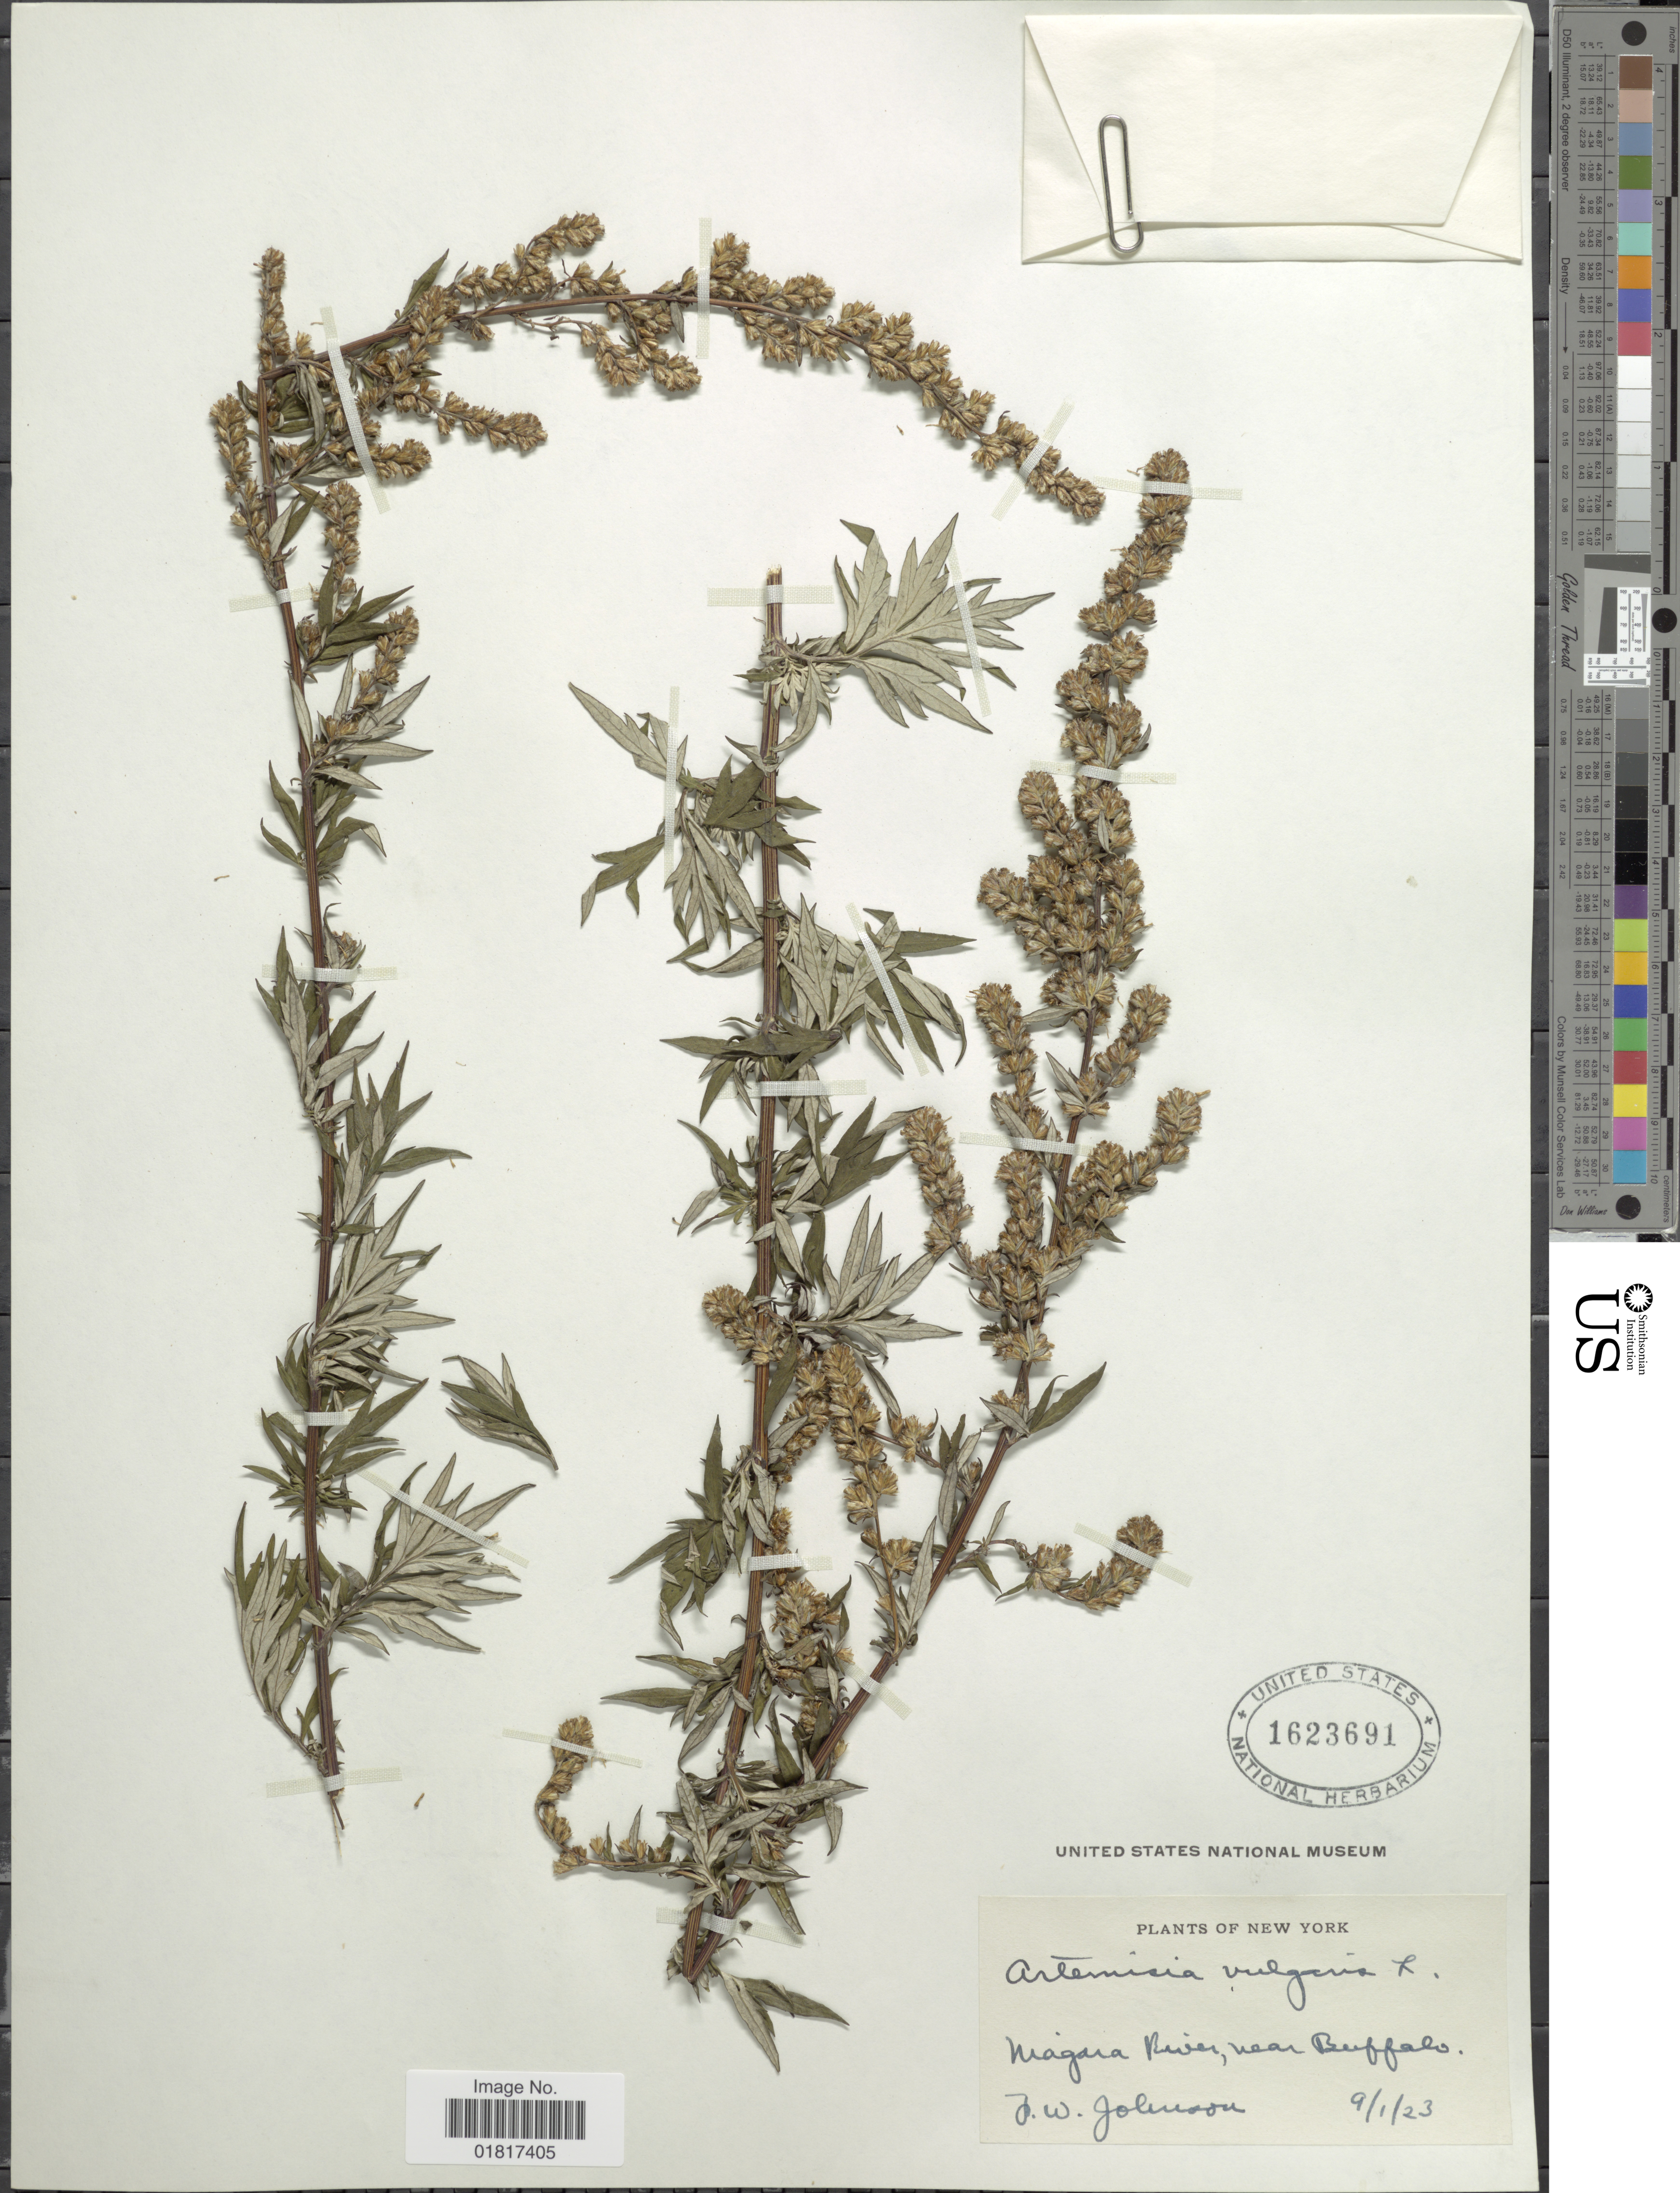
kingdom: Plantae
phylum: Tracheophyta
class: Magnoliopsida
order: Asterales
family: Asteraceae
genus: Artemisia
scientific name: Artemisia vulgaris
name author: L.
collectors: J. W. Johnson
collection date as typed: Transcribed d/m/y: 1/9/23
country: United States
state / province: New York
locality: Niagara River, near Buffalo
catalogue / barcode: US 1623691